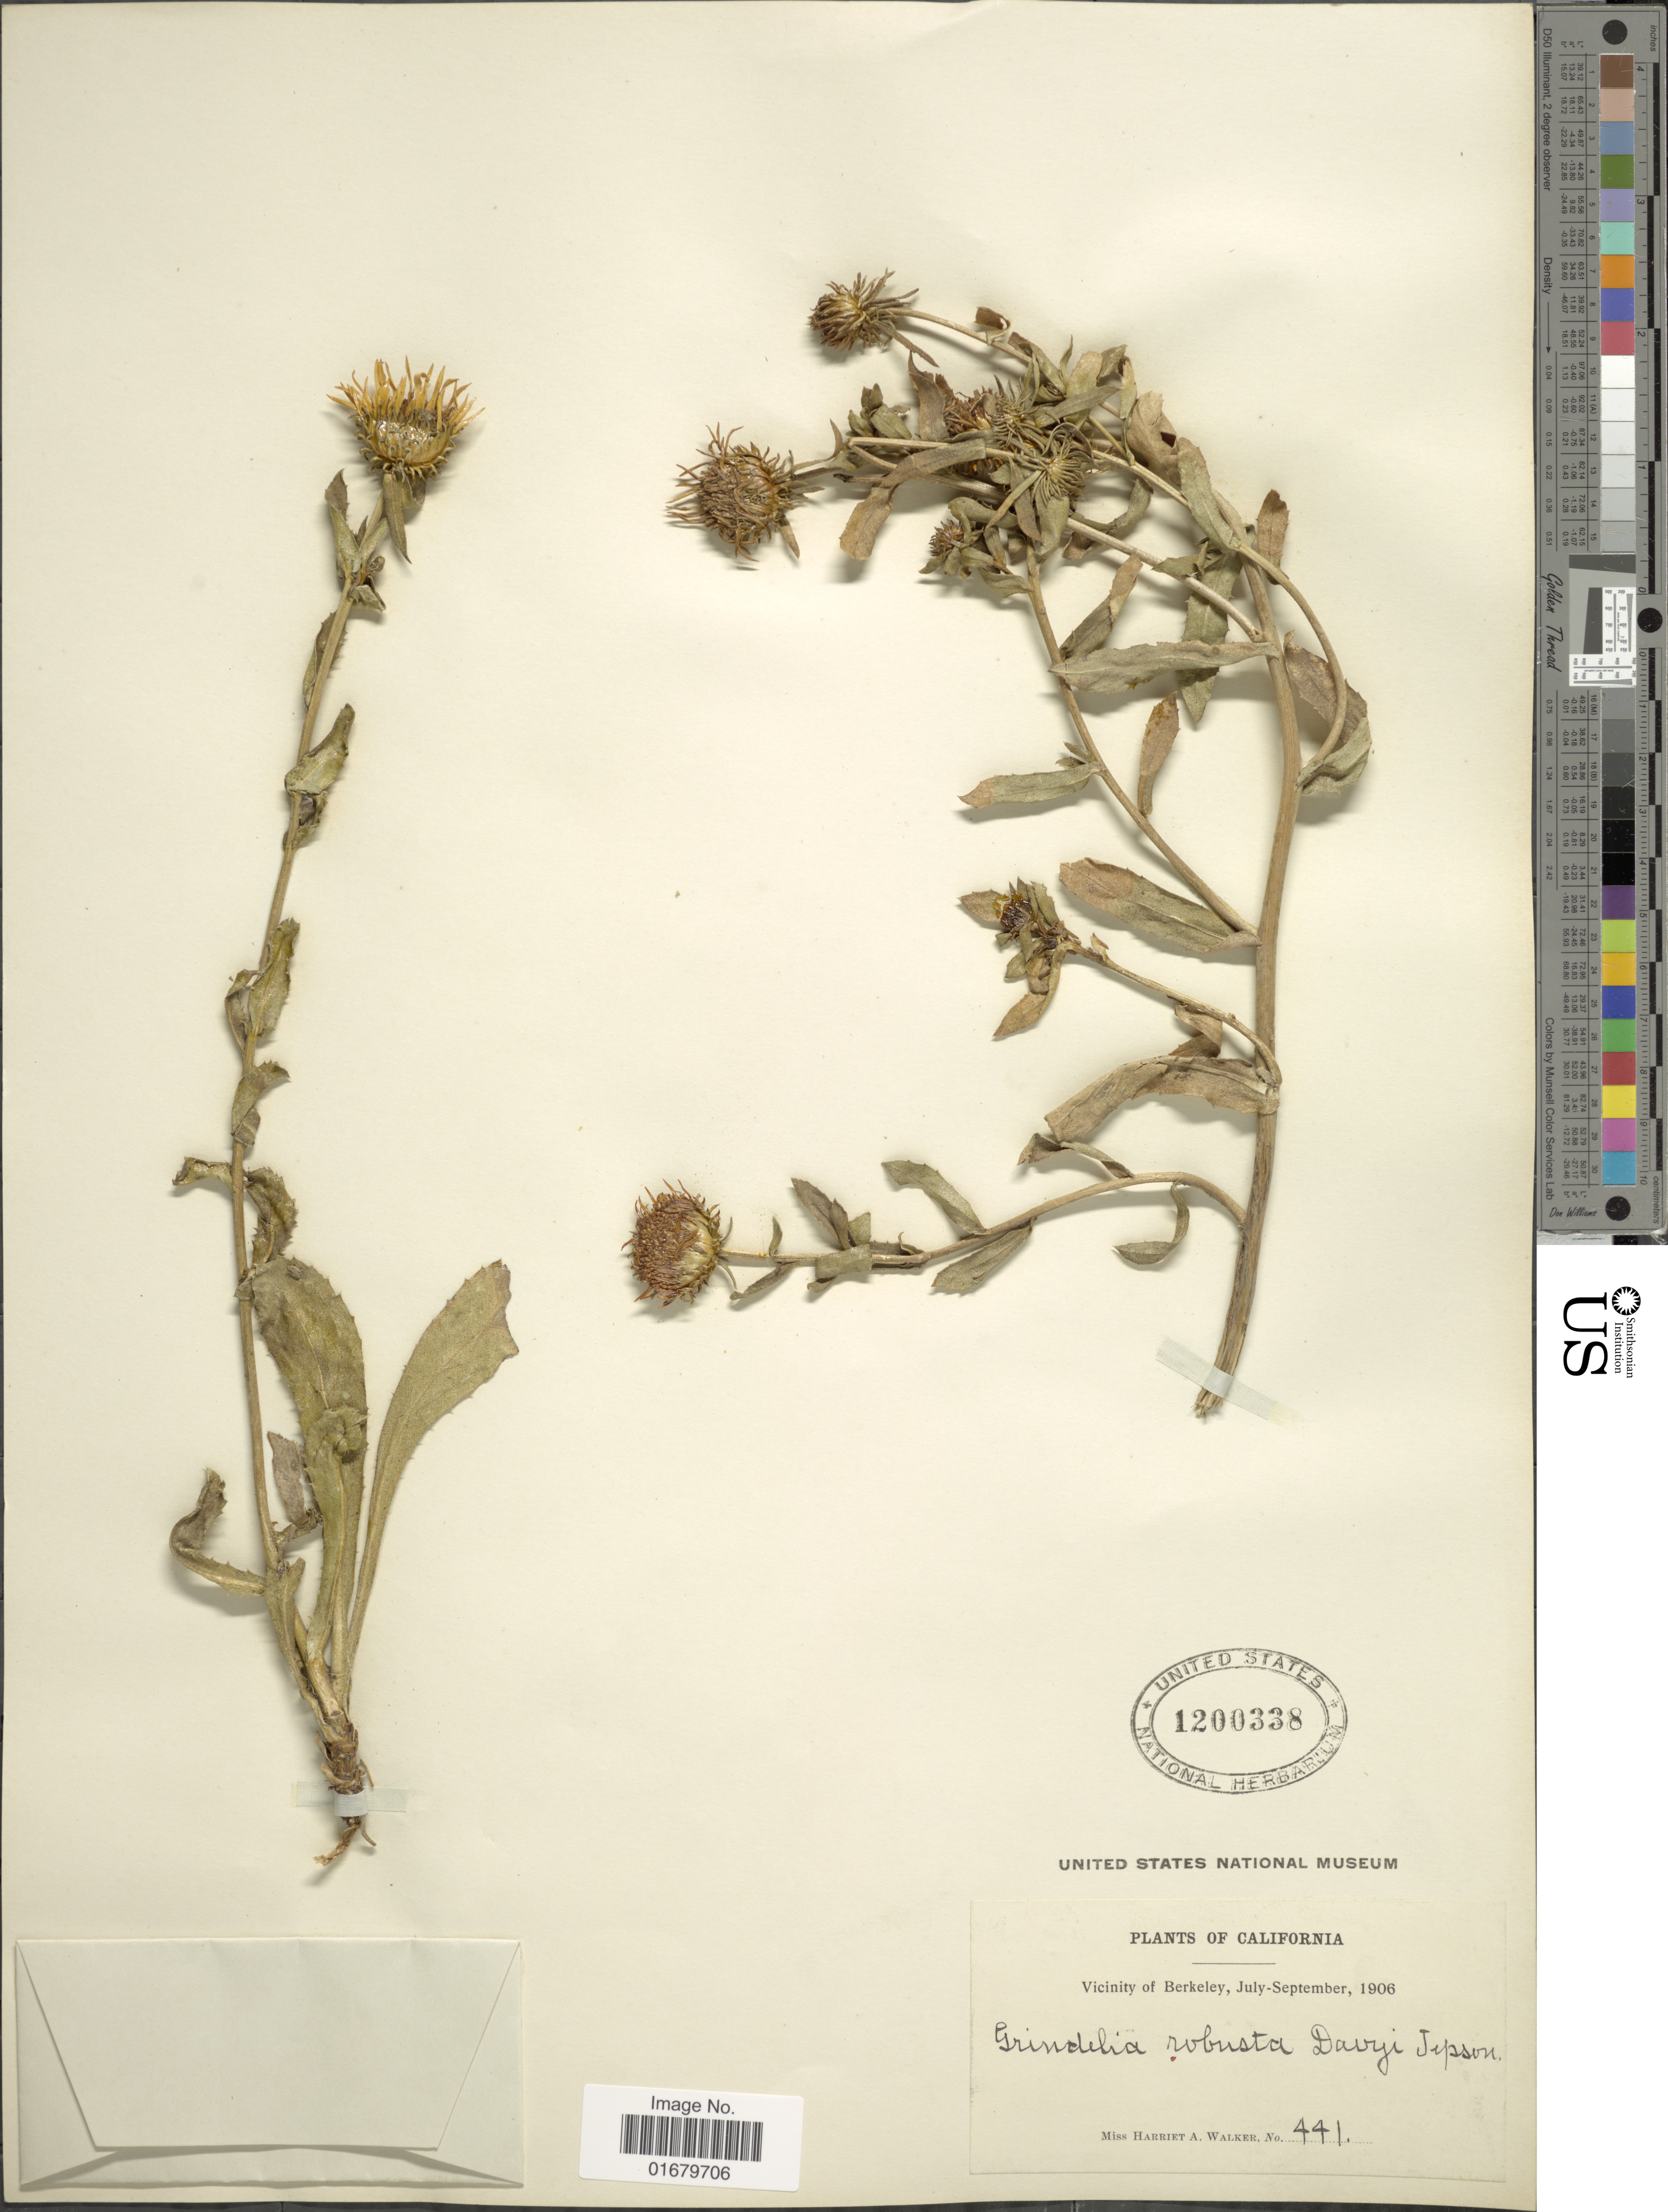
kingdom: Plantae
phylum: Tracheophyta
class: Magnoliopsida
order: Asterales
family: Asteraceae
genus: Grindelia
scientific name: Grindelia camporum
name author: Greene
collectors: H. Walker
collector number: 441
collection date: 1906-07/1906-09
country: United States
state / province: California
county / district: Alameda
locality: Vicinity of Berkeley.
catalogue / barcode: US 1200338